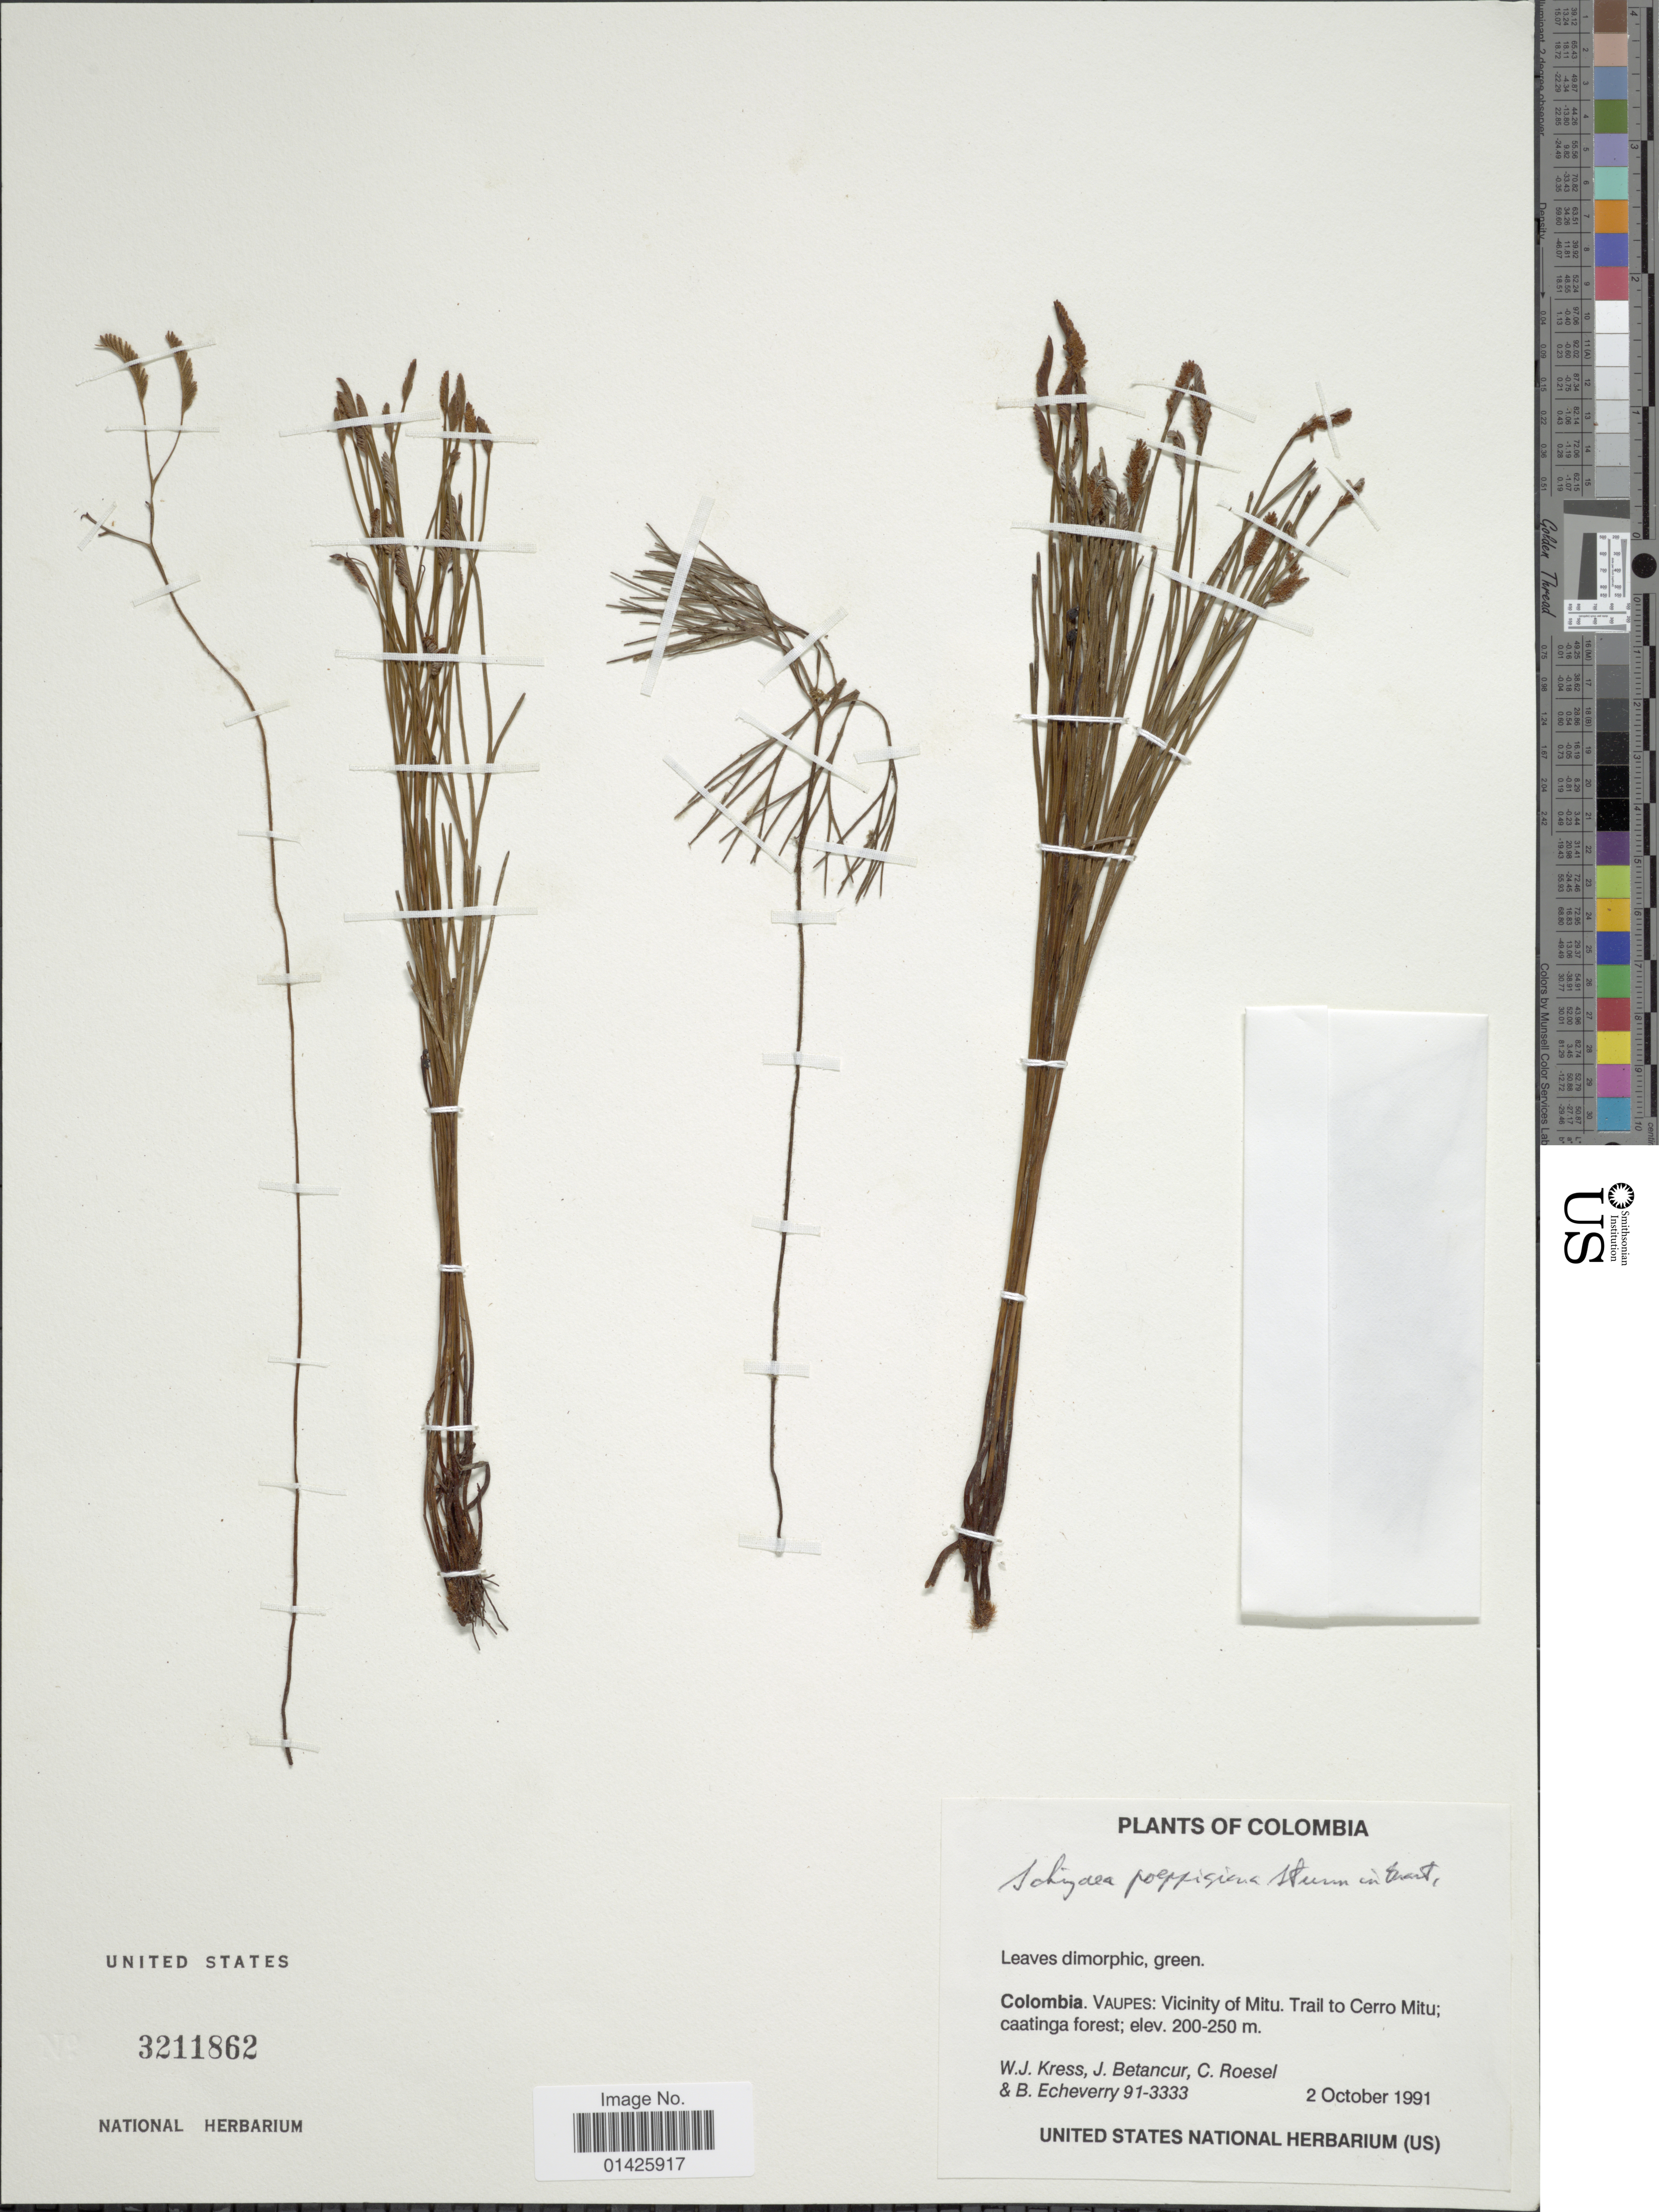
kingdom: Plantae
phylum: Tracheophyta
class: Polypodiopsida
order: Schizaeales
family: Schizaeaceae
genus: Schizaea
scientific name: Schizaea poeppigiana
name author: J.W. Sturm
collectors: W. J. Kress, J. Betancur, C. S. Roesel & B. Echeverry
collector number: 91-3333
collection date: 1991-10-02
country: Colombia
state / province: Vaupés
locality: Vicinity of Mitu, Trail to Cerro Mitu, caatinga forest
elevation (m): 200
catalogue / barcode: US 3211862